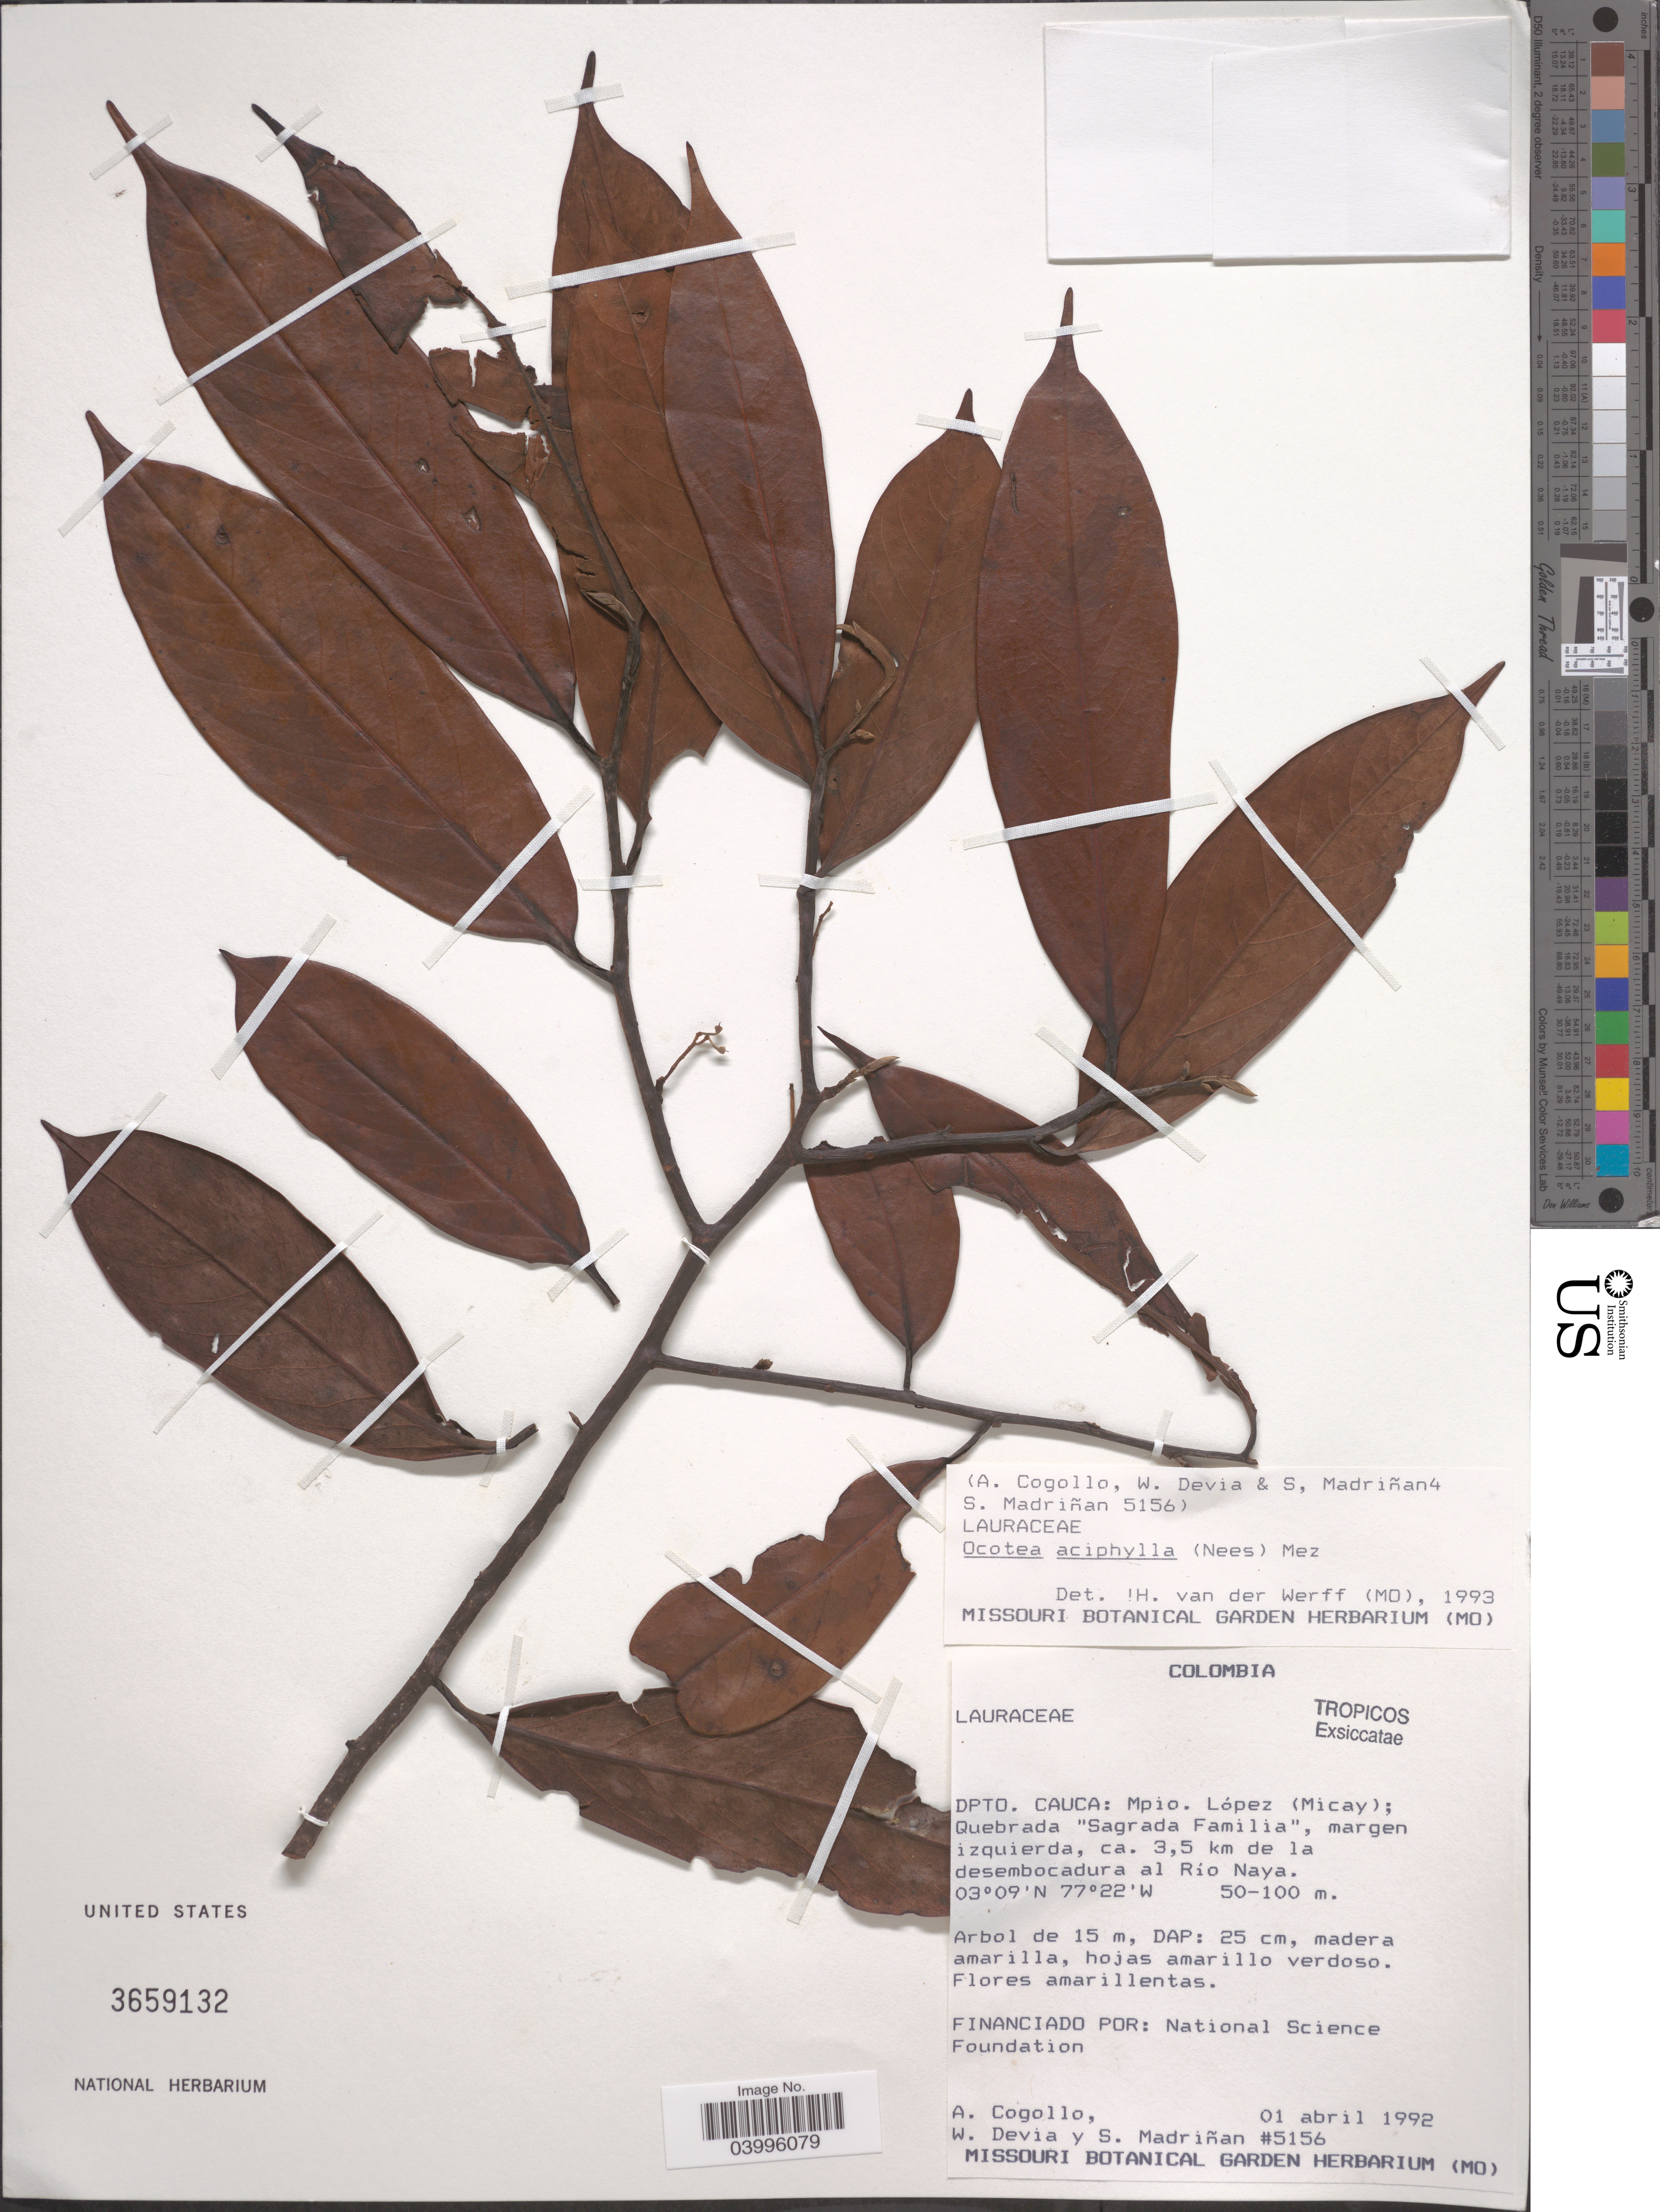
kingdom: Plantae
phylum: Tracheophyta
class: Magnoliopsida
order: Laurales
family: Lauraceae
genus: Ocotea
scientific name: Ocotea aciphylla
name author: (Nees & Mart.) Mez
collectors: A. Cogollo, W. Devia & S. Madriñán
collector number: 5156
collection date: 1992-04-01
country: Colombia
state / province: Cauca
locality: Dpto. Cauca: Mpio. López (Micay); Quebrada "Sagrada Familia", margen izquierda, ca. 3.5 km de la desembocadura al Río Naya.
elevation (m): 50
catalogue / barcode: US 3659132